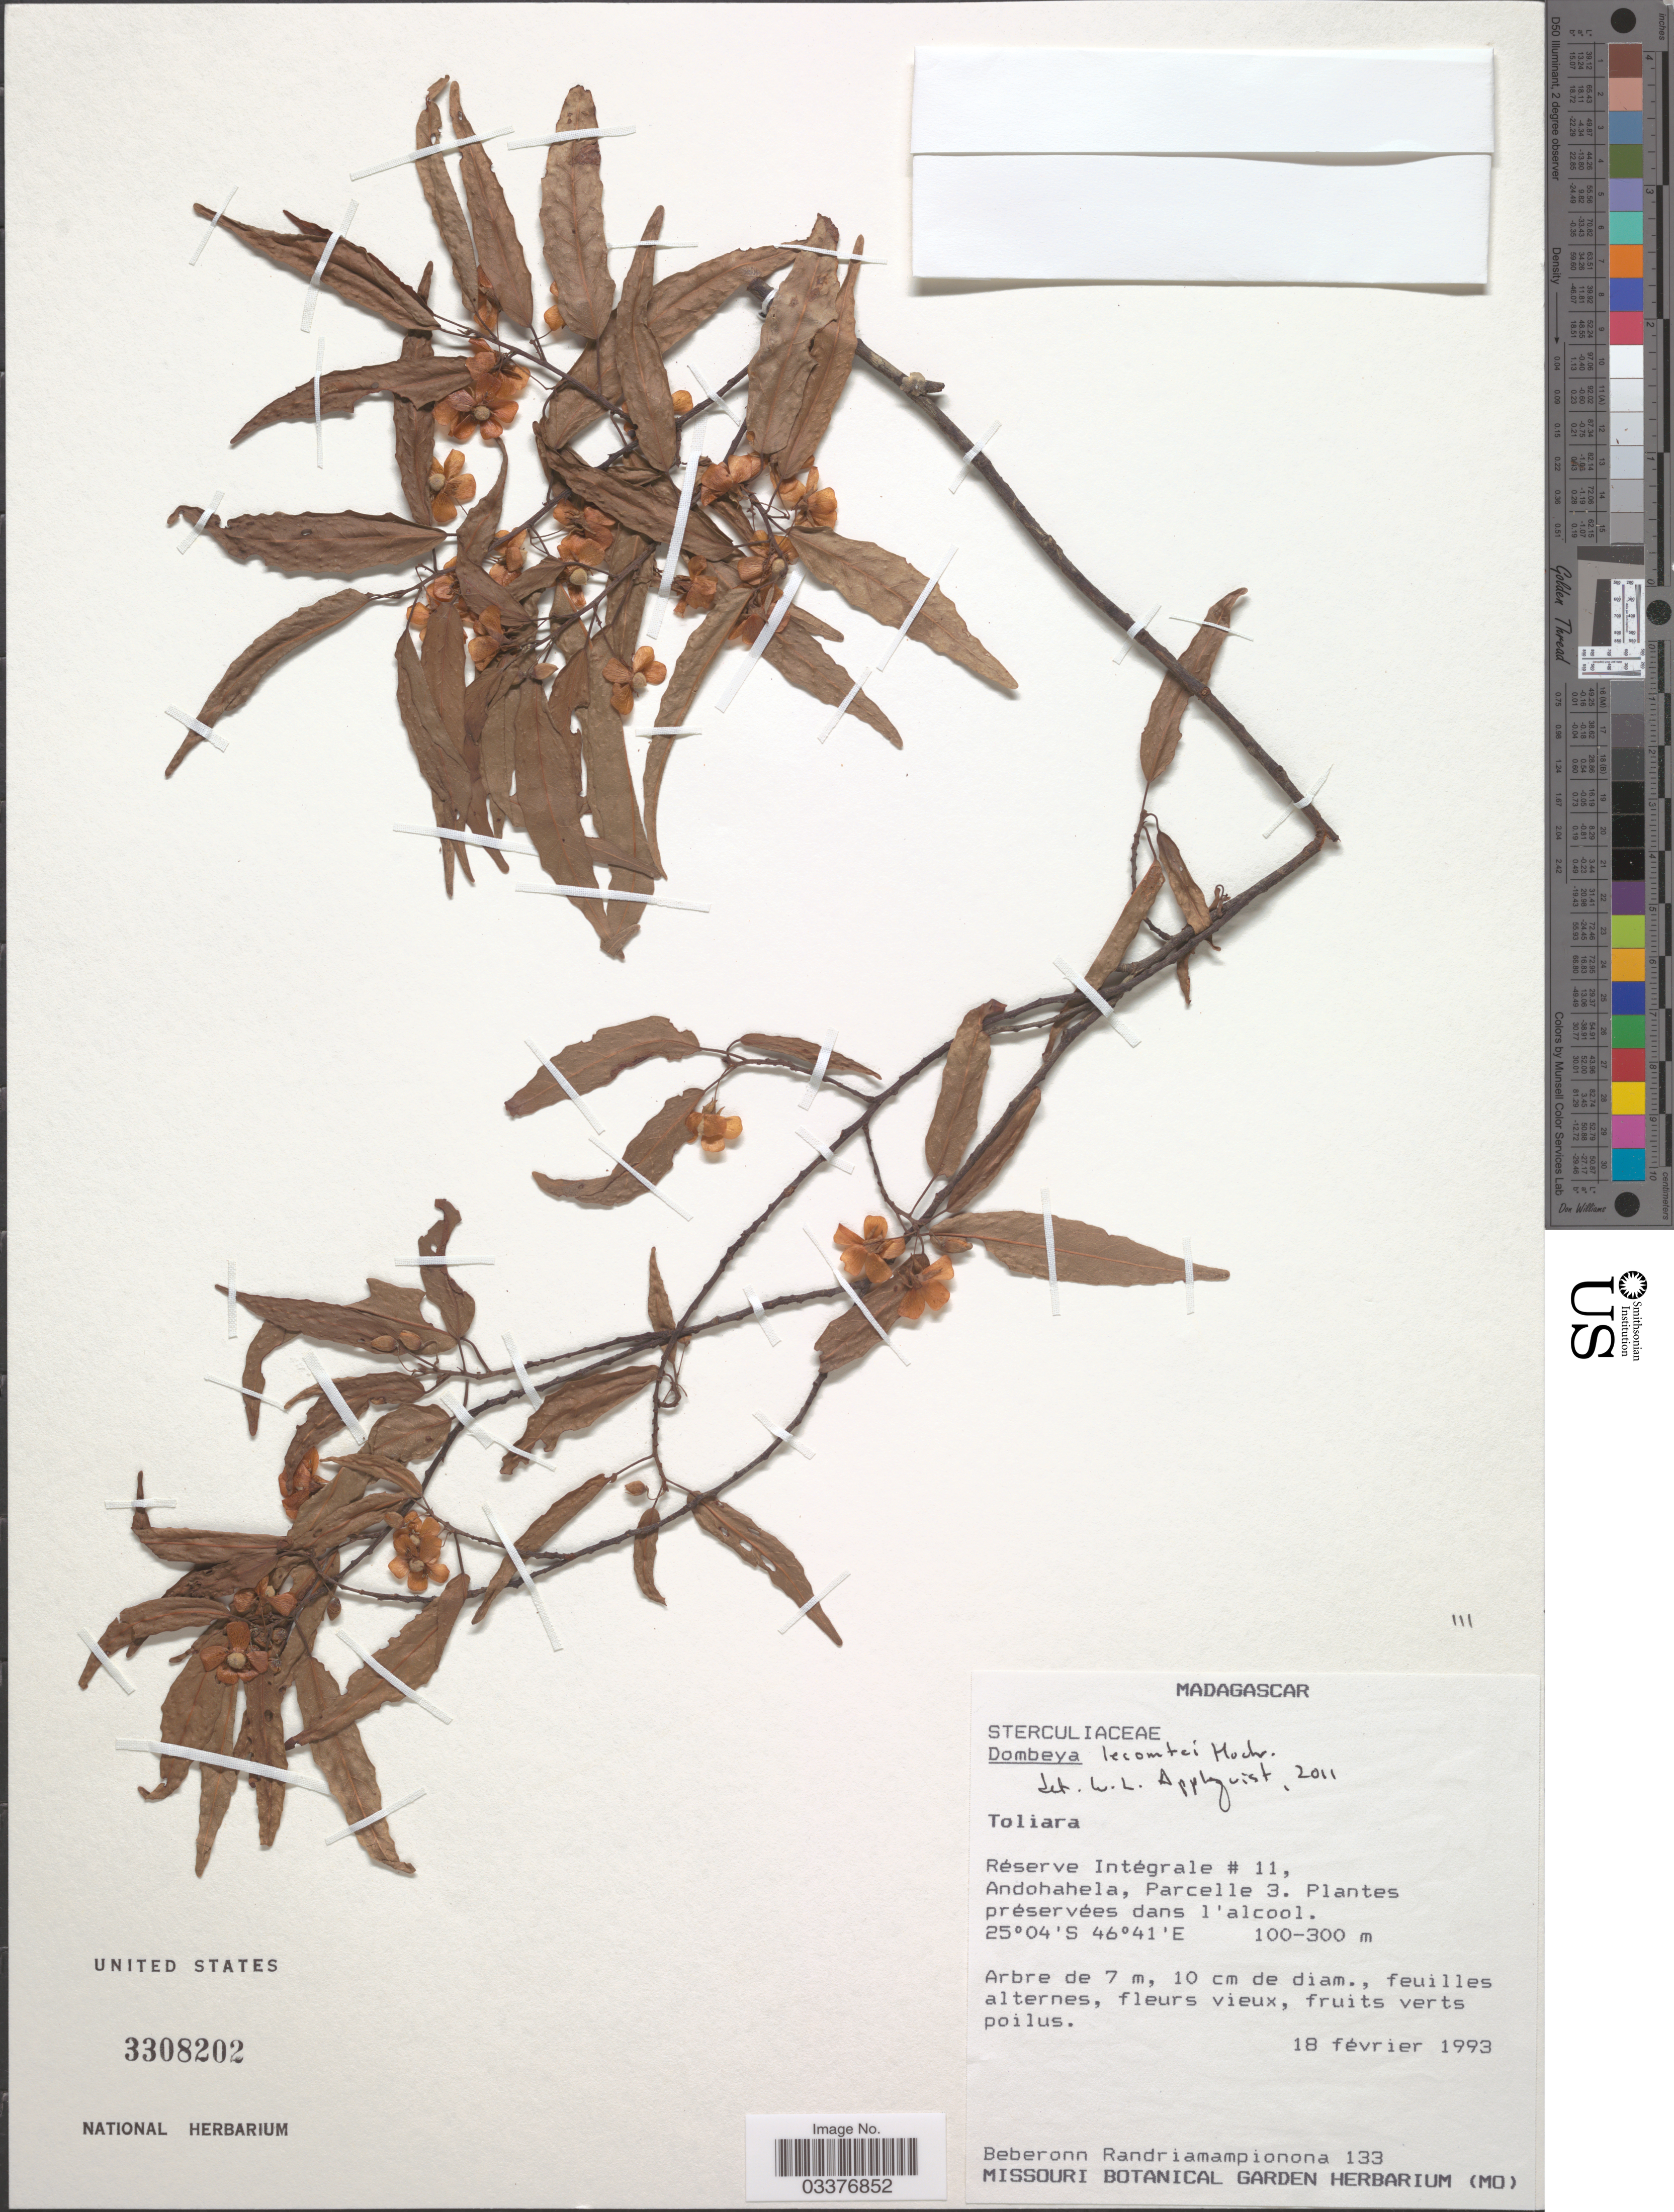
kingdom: Plantae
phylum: Tracheophyta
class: Magnoliopsida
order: Malvales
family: Malvaceae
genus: Dombeya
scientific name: Dombeya lecomtei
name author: Hochr.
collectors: B. Randriamampionona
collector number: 133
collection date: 1993-02-18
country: Madagascar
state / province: Anosy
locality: Réserve Intégrale # 11, Andohahela, Parcelle 3.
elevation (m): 100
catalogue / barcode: US 3308202